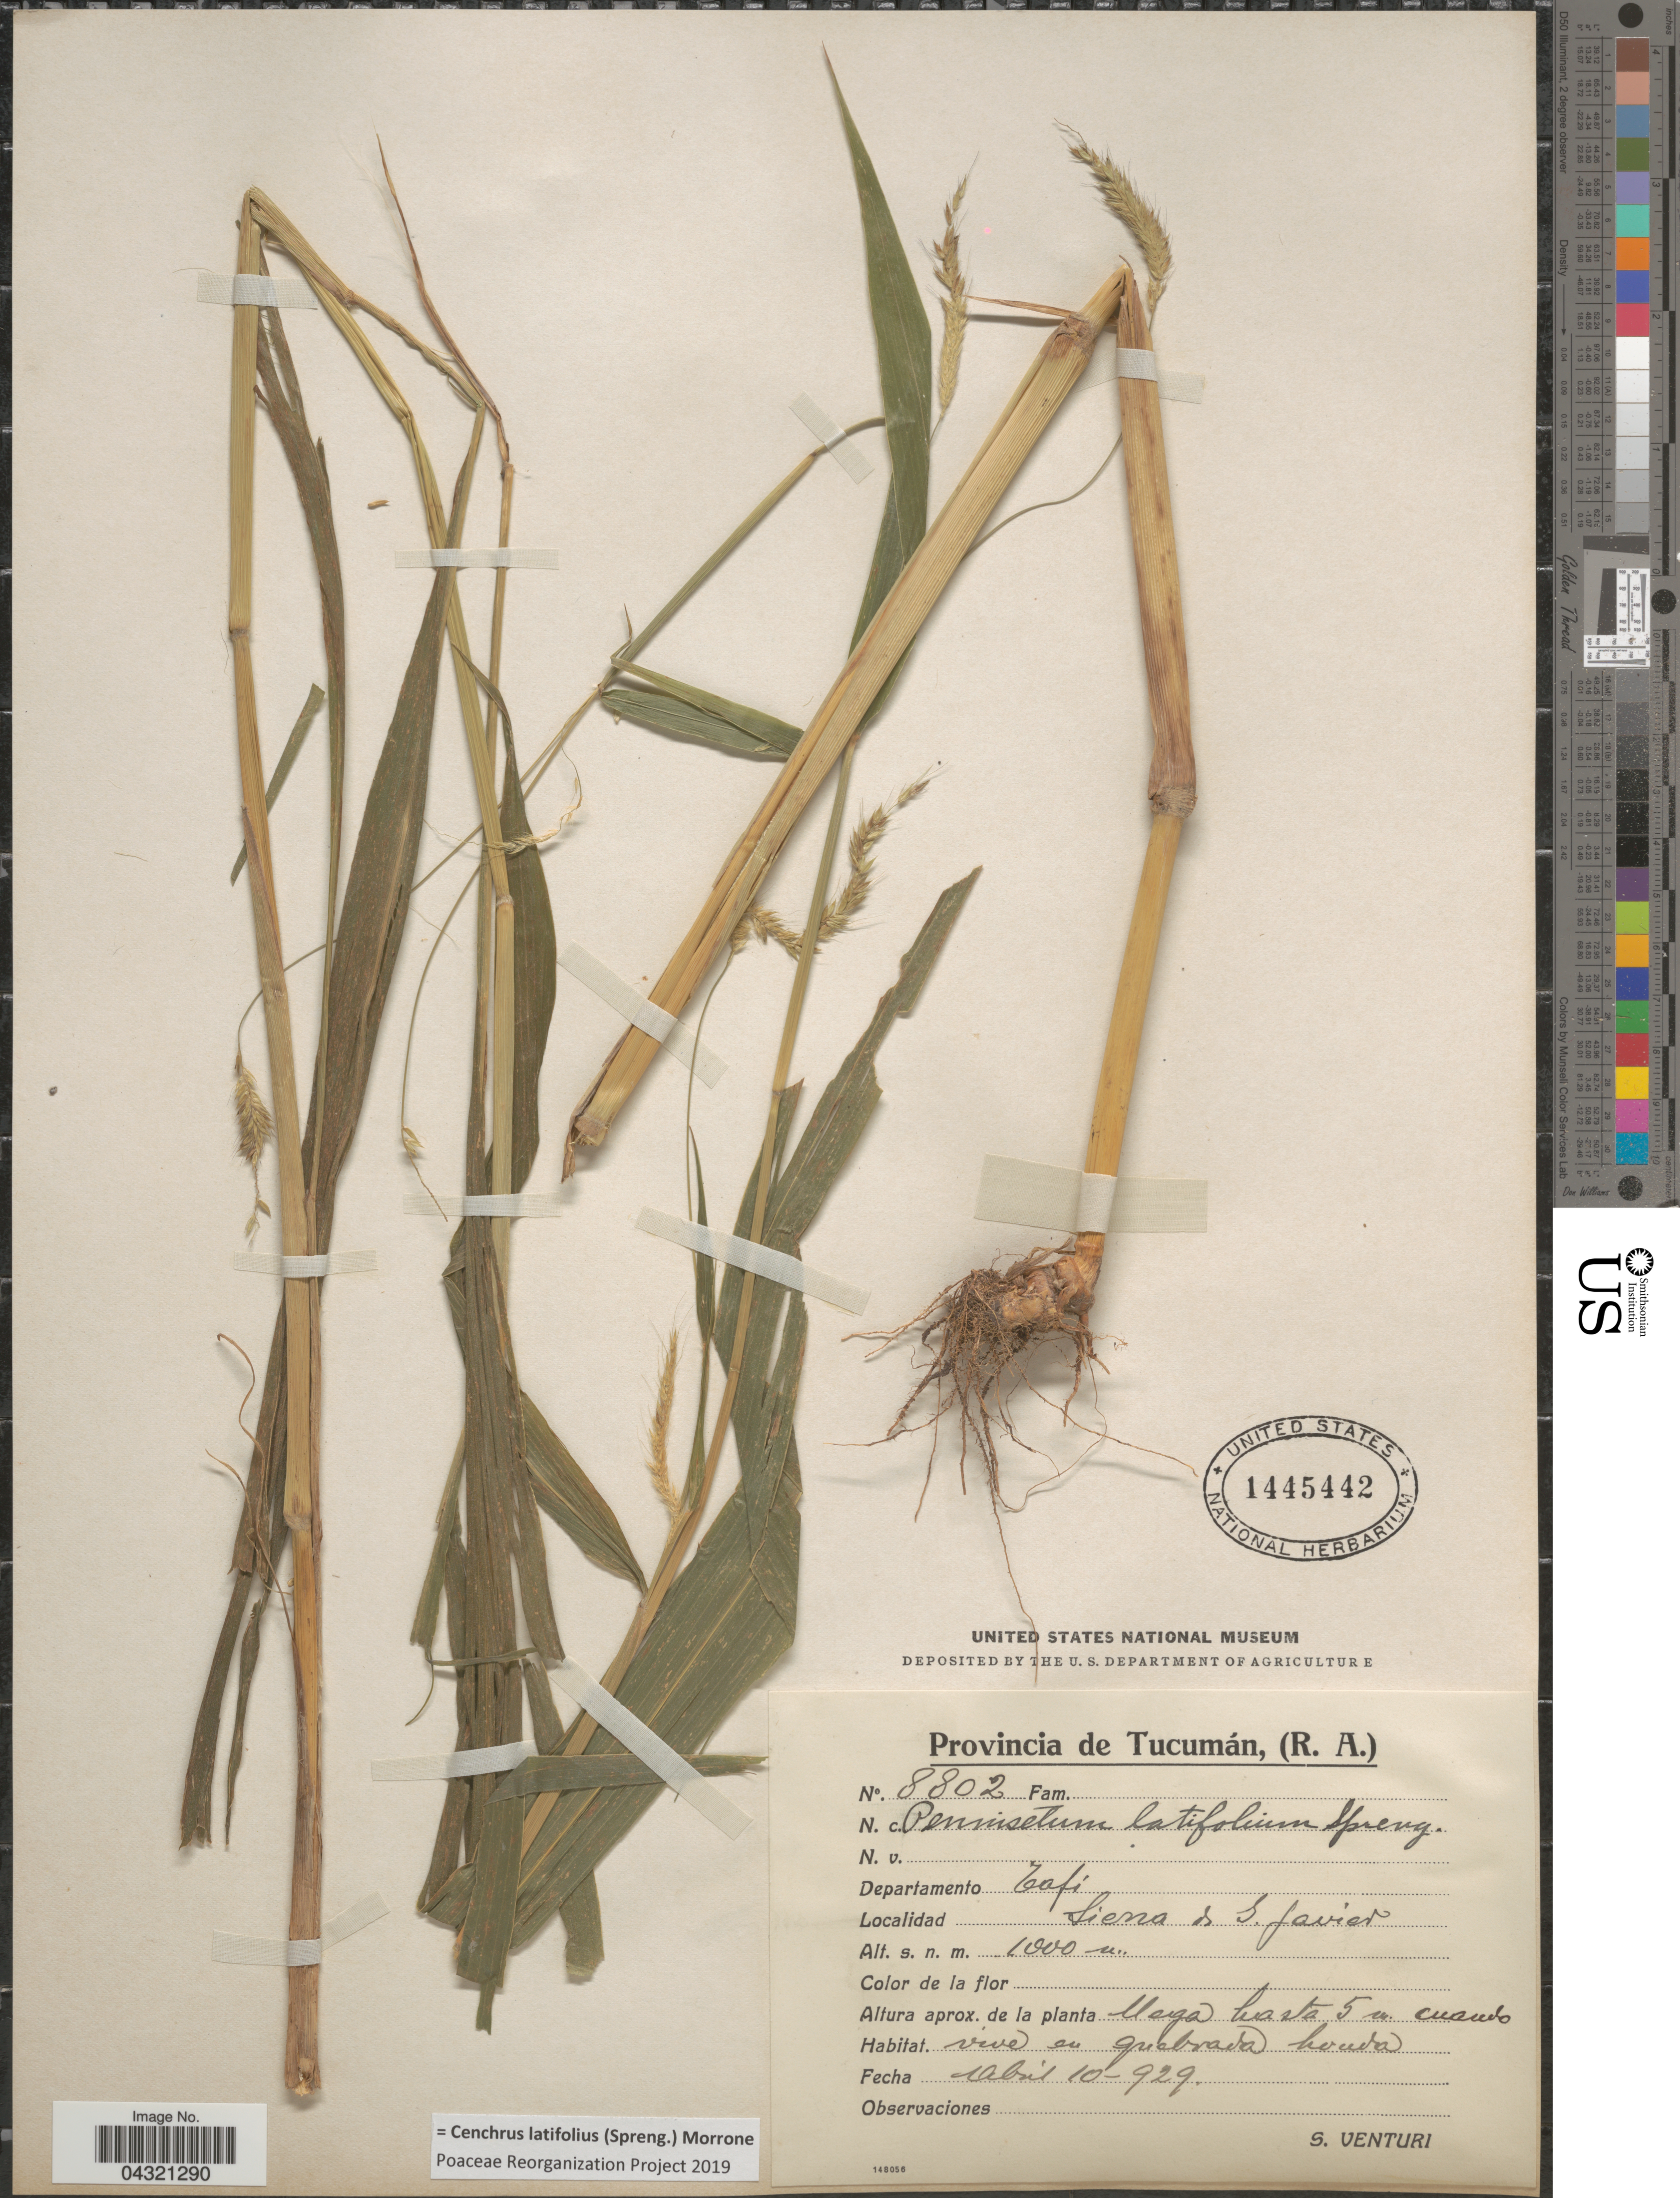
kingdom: Plantae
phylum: Tracheophyta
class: Liliopsida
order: Poales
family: Poaceae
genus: Cenchrus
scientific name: Cenchrus latifolius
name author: (Spreng.) Morrone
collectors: S. Venturi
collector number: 8802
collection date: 1929-04-10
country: Argentina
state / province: Tucuman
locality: Departamento Tafí. Sierra de S. Javier.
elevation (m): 1000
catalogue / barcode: US 1445442